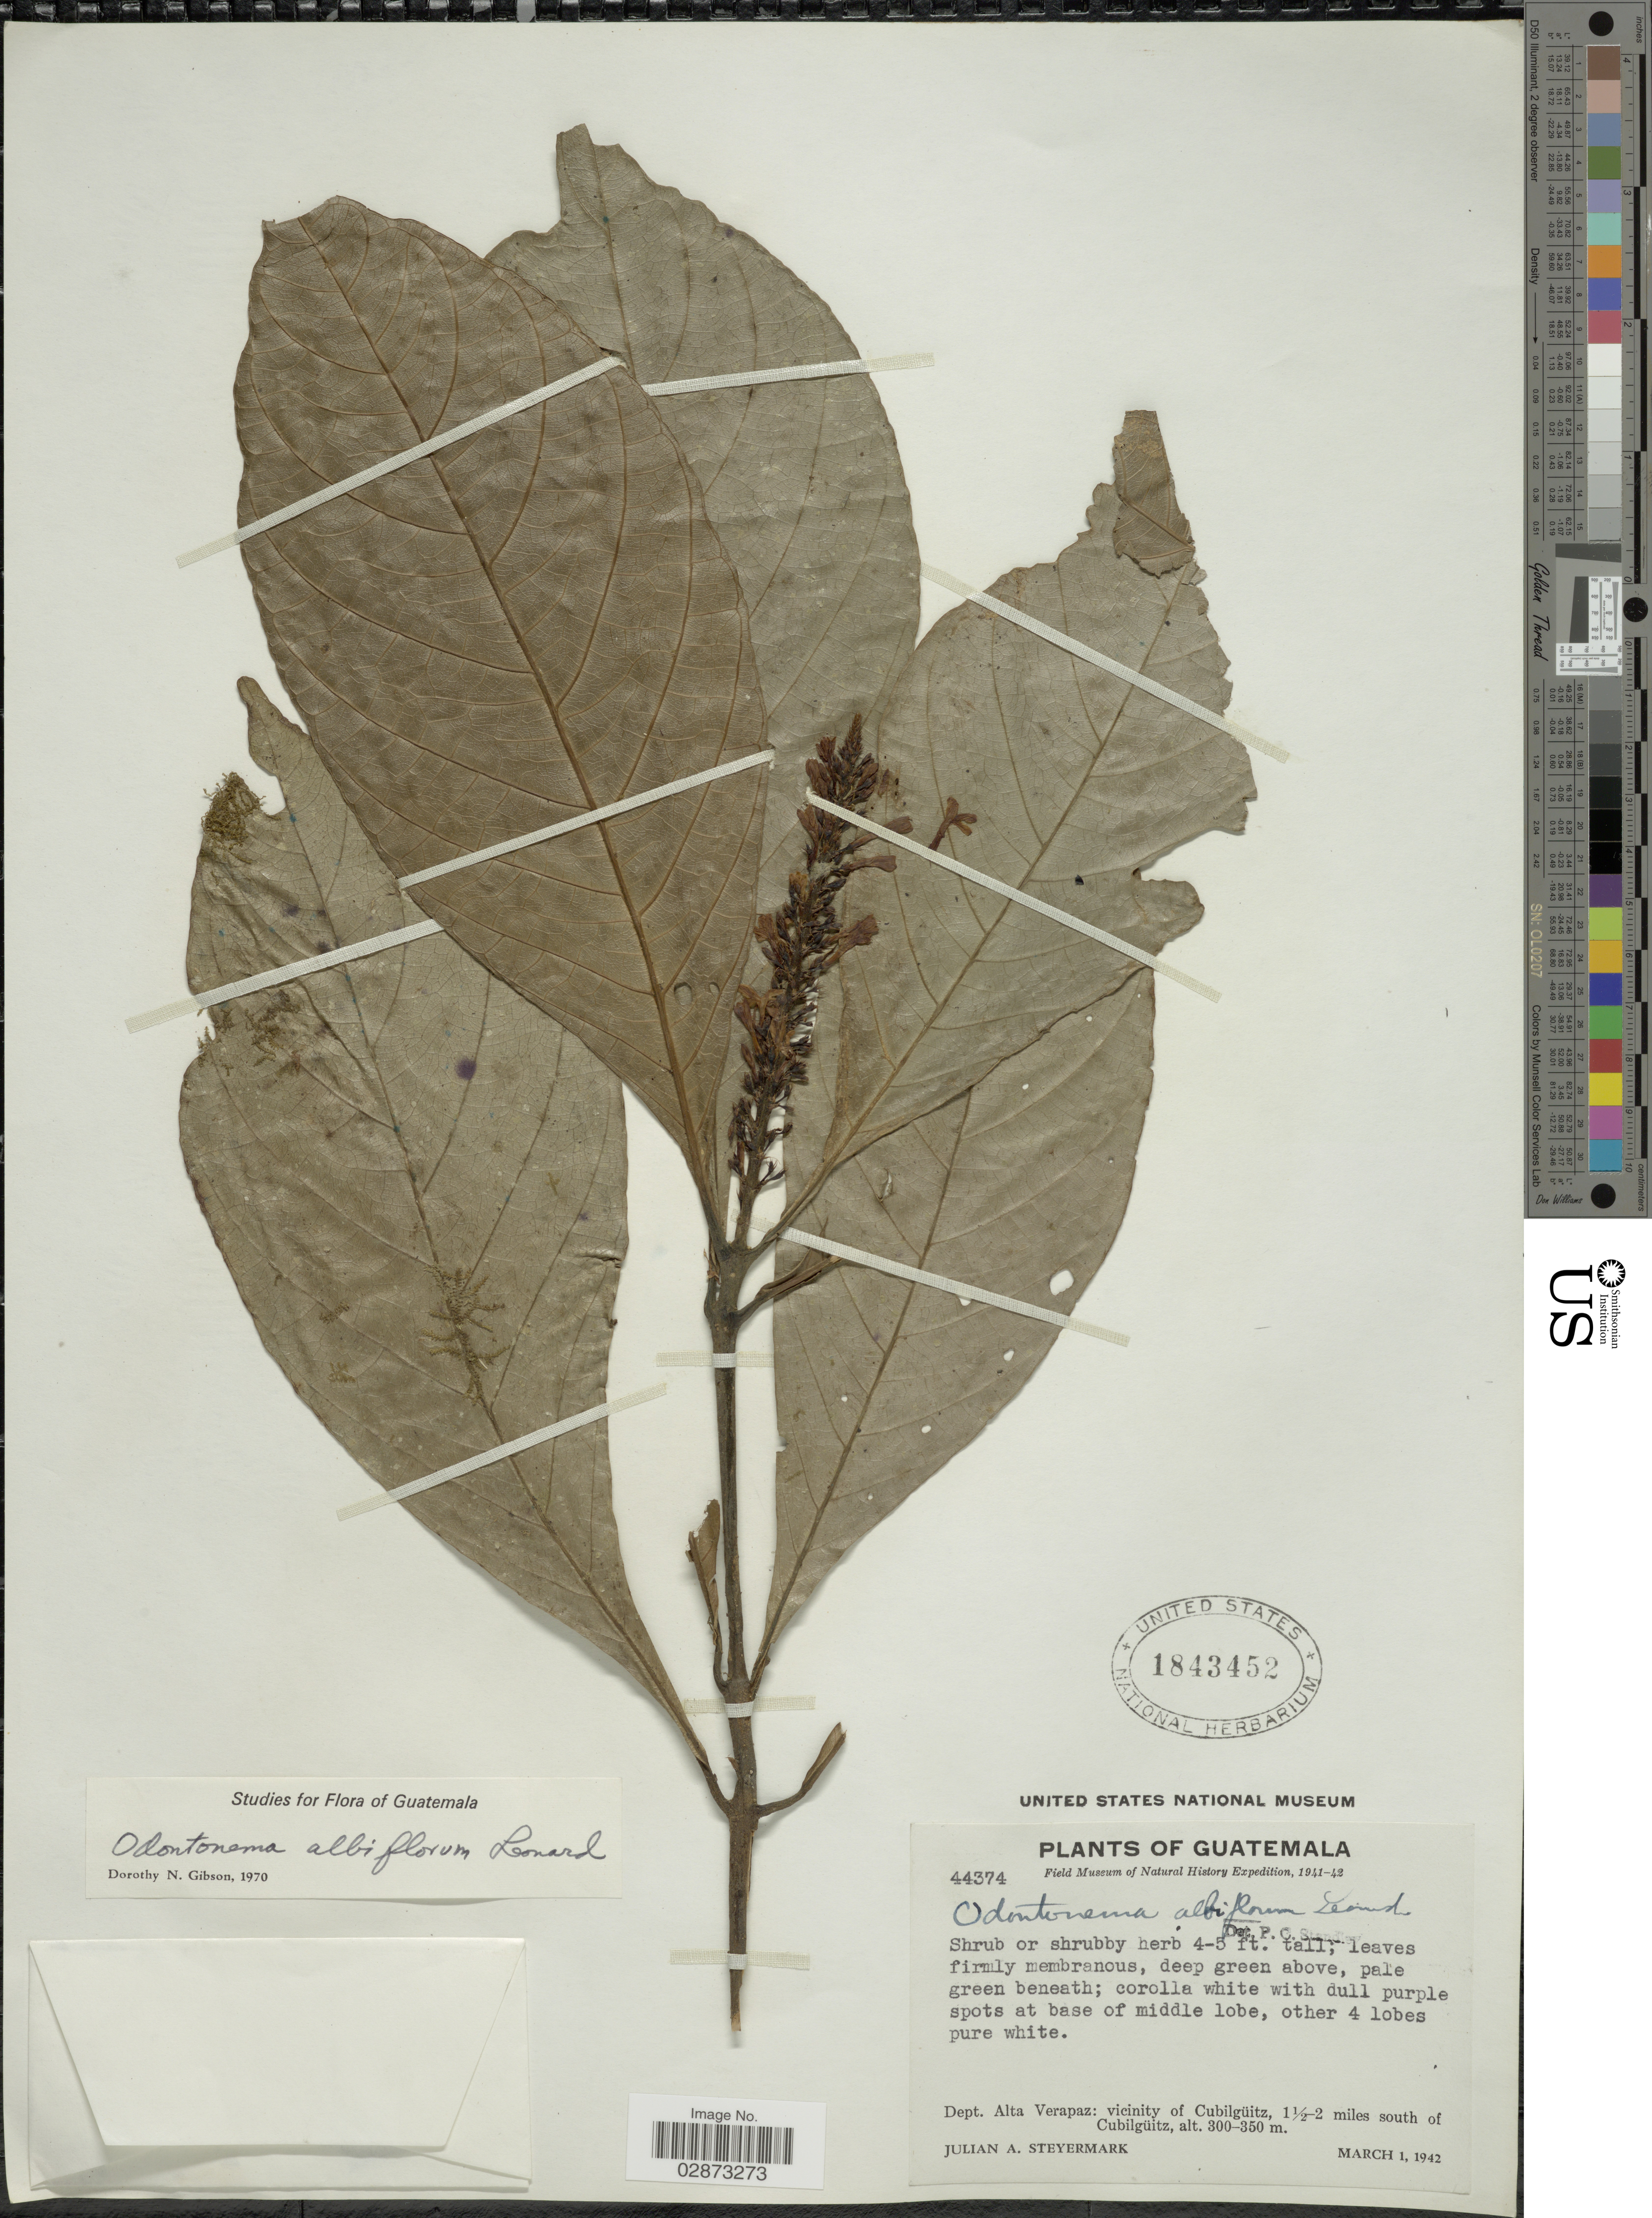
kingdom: Plantae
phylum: Tracheophyta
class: Magnoliopsida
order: Lamiales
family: Acanthaceae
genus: Odontonema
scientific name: Odontonema albiflorum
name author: Leonard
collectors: J. Steyermark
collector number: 44374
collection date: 1942-03-01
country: Guatemala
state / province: Alta Verapaz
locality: Dept. Alta Verapaz: vicinity of Cubilgüitz, 1½-2 miles south of Cubilgüitz.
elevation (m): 300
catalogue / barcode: US 1843452